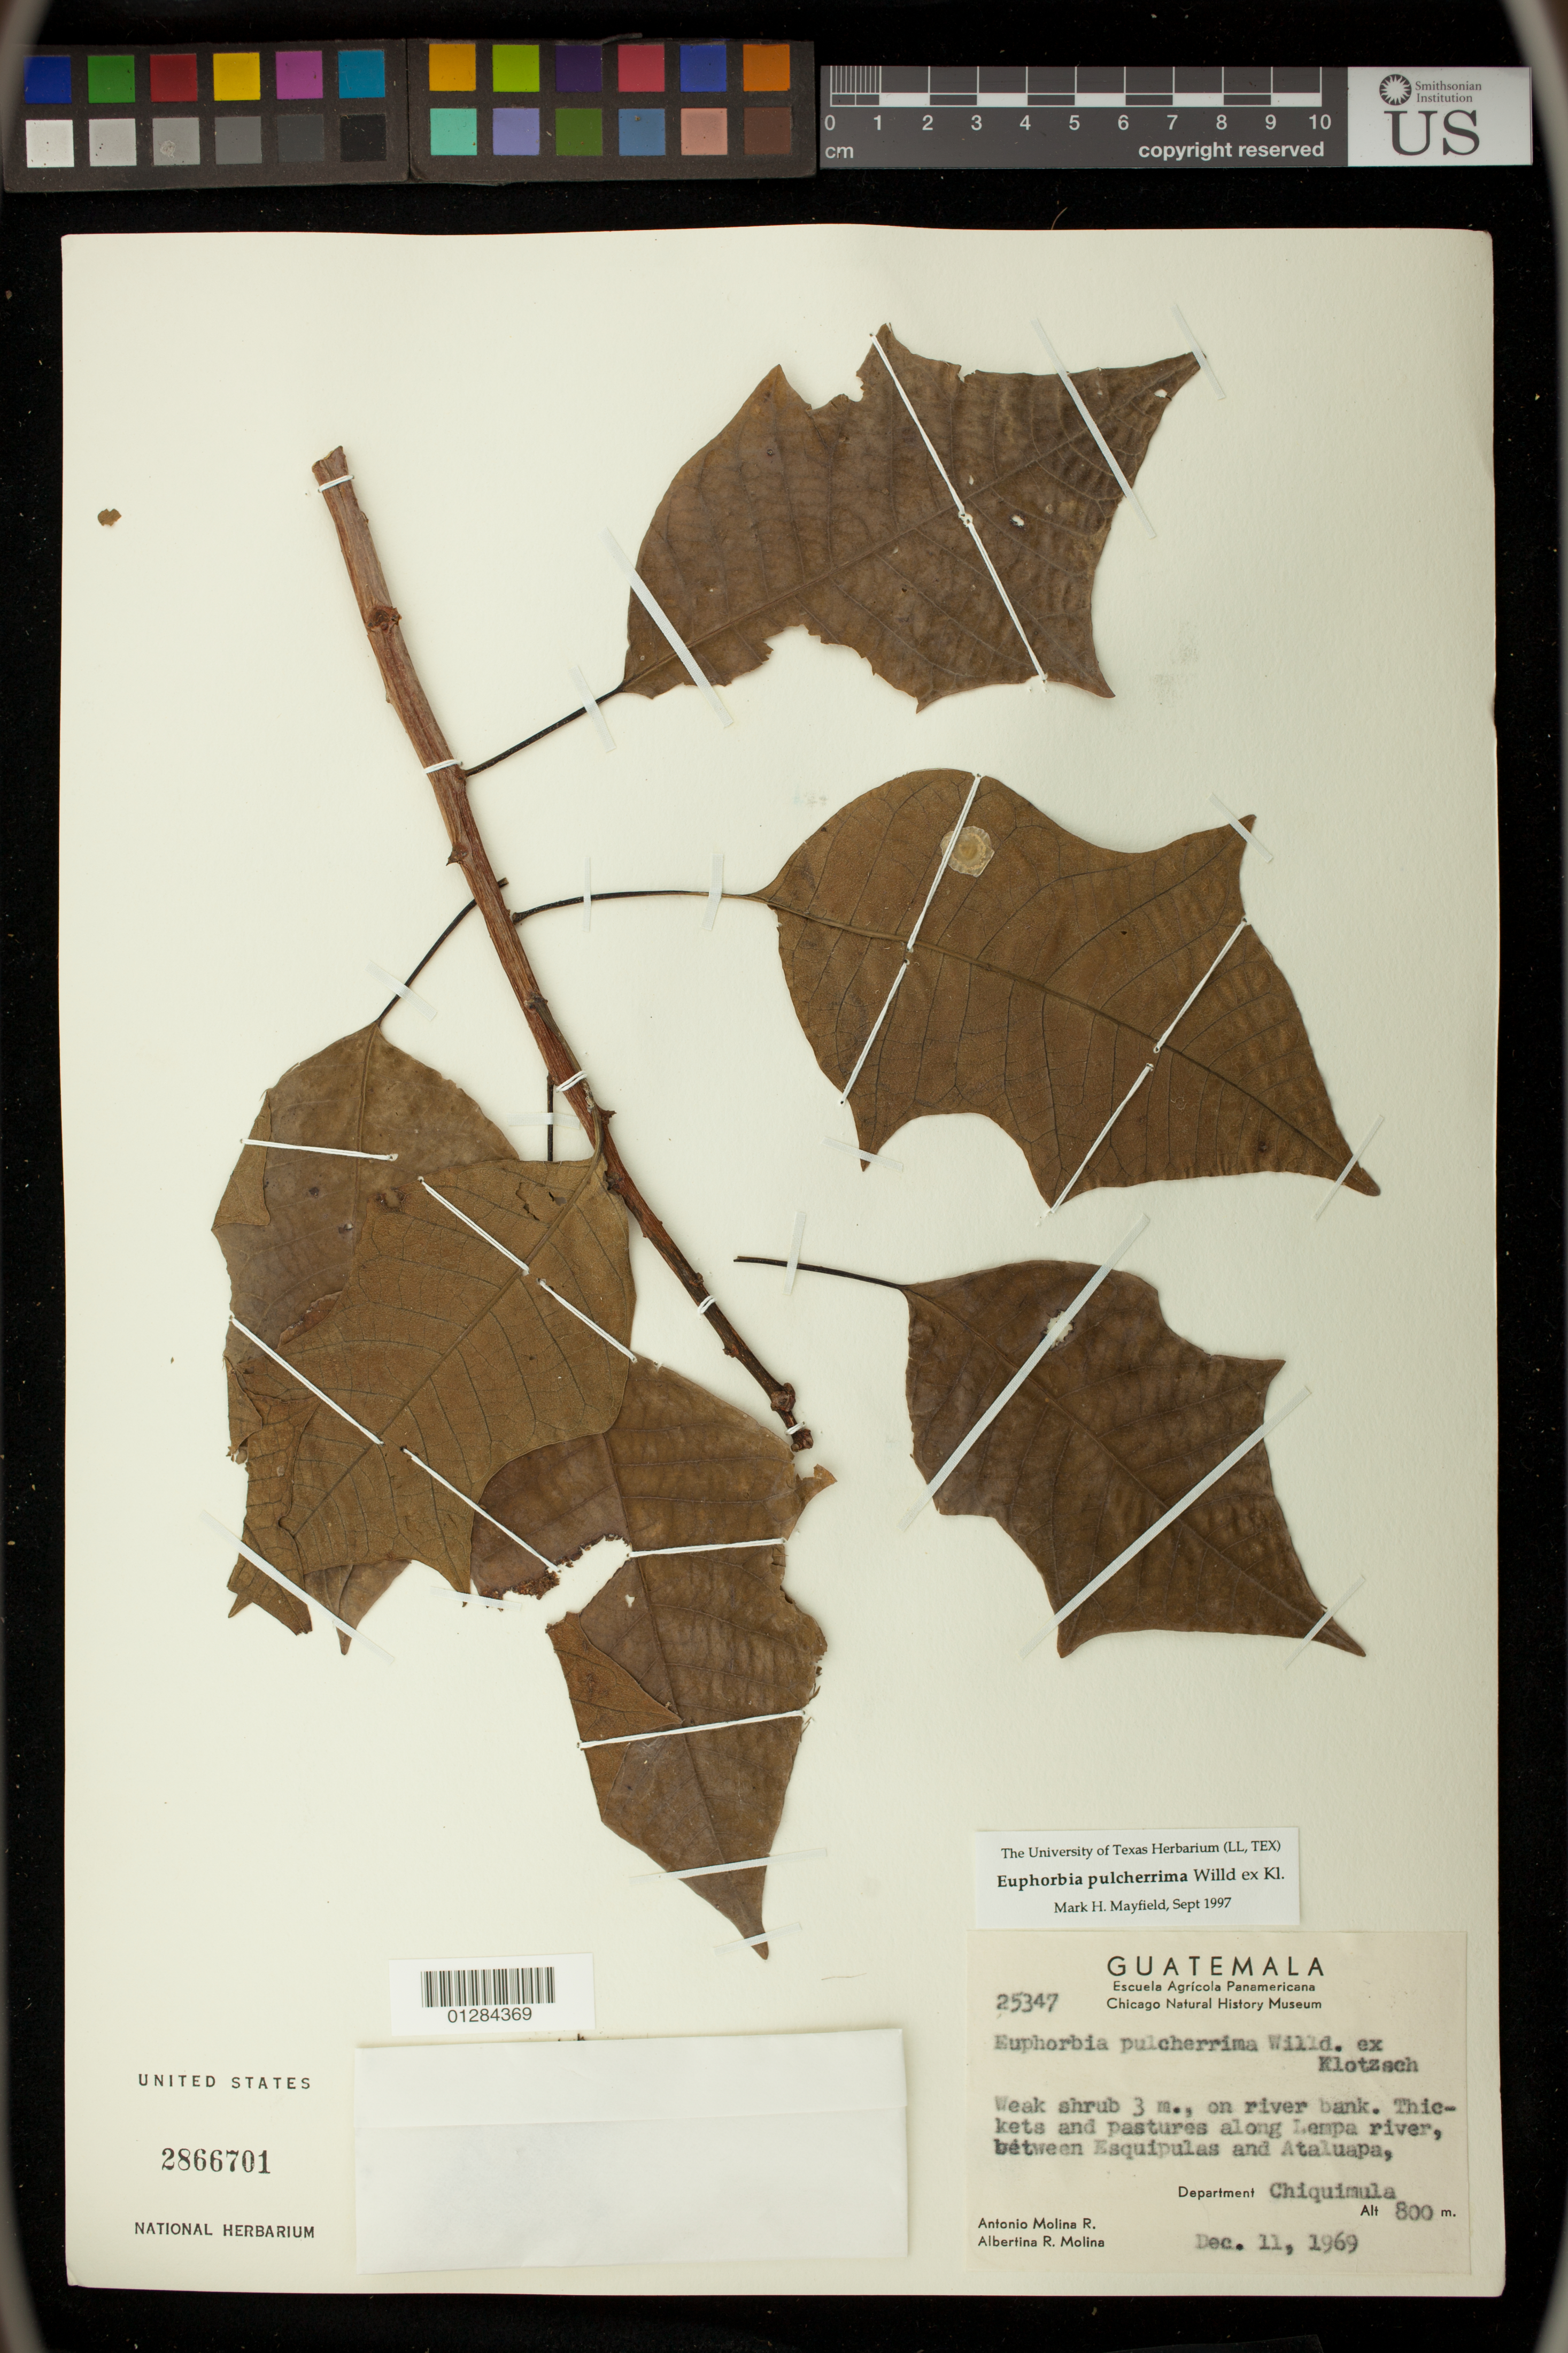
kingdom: Plantae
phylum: Tracheophyta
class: Magnoliopsida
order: Malpighiales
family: Euphorbiaceae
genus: Euphorbia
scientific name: Euphorbia pulcherrima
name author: Willd. ex Klotzsch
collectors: A. Molina R. & A. R. Molina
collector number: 25347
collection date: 1969-12-11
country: Guatemala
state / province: Chiquimula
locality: along Lempa river, between Esquipulas and Ataluapa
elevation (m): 800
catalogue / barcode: US 2866701